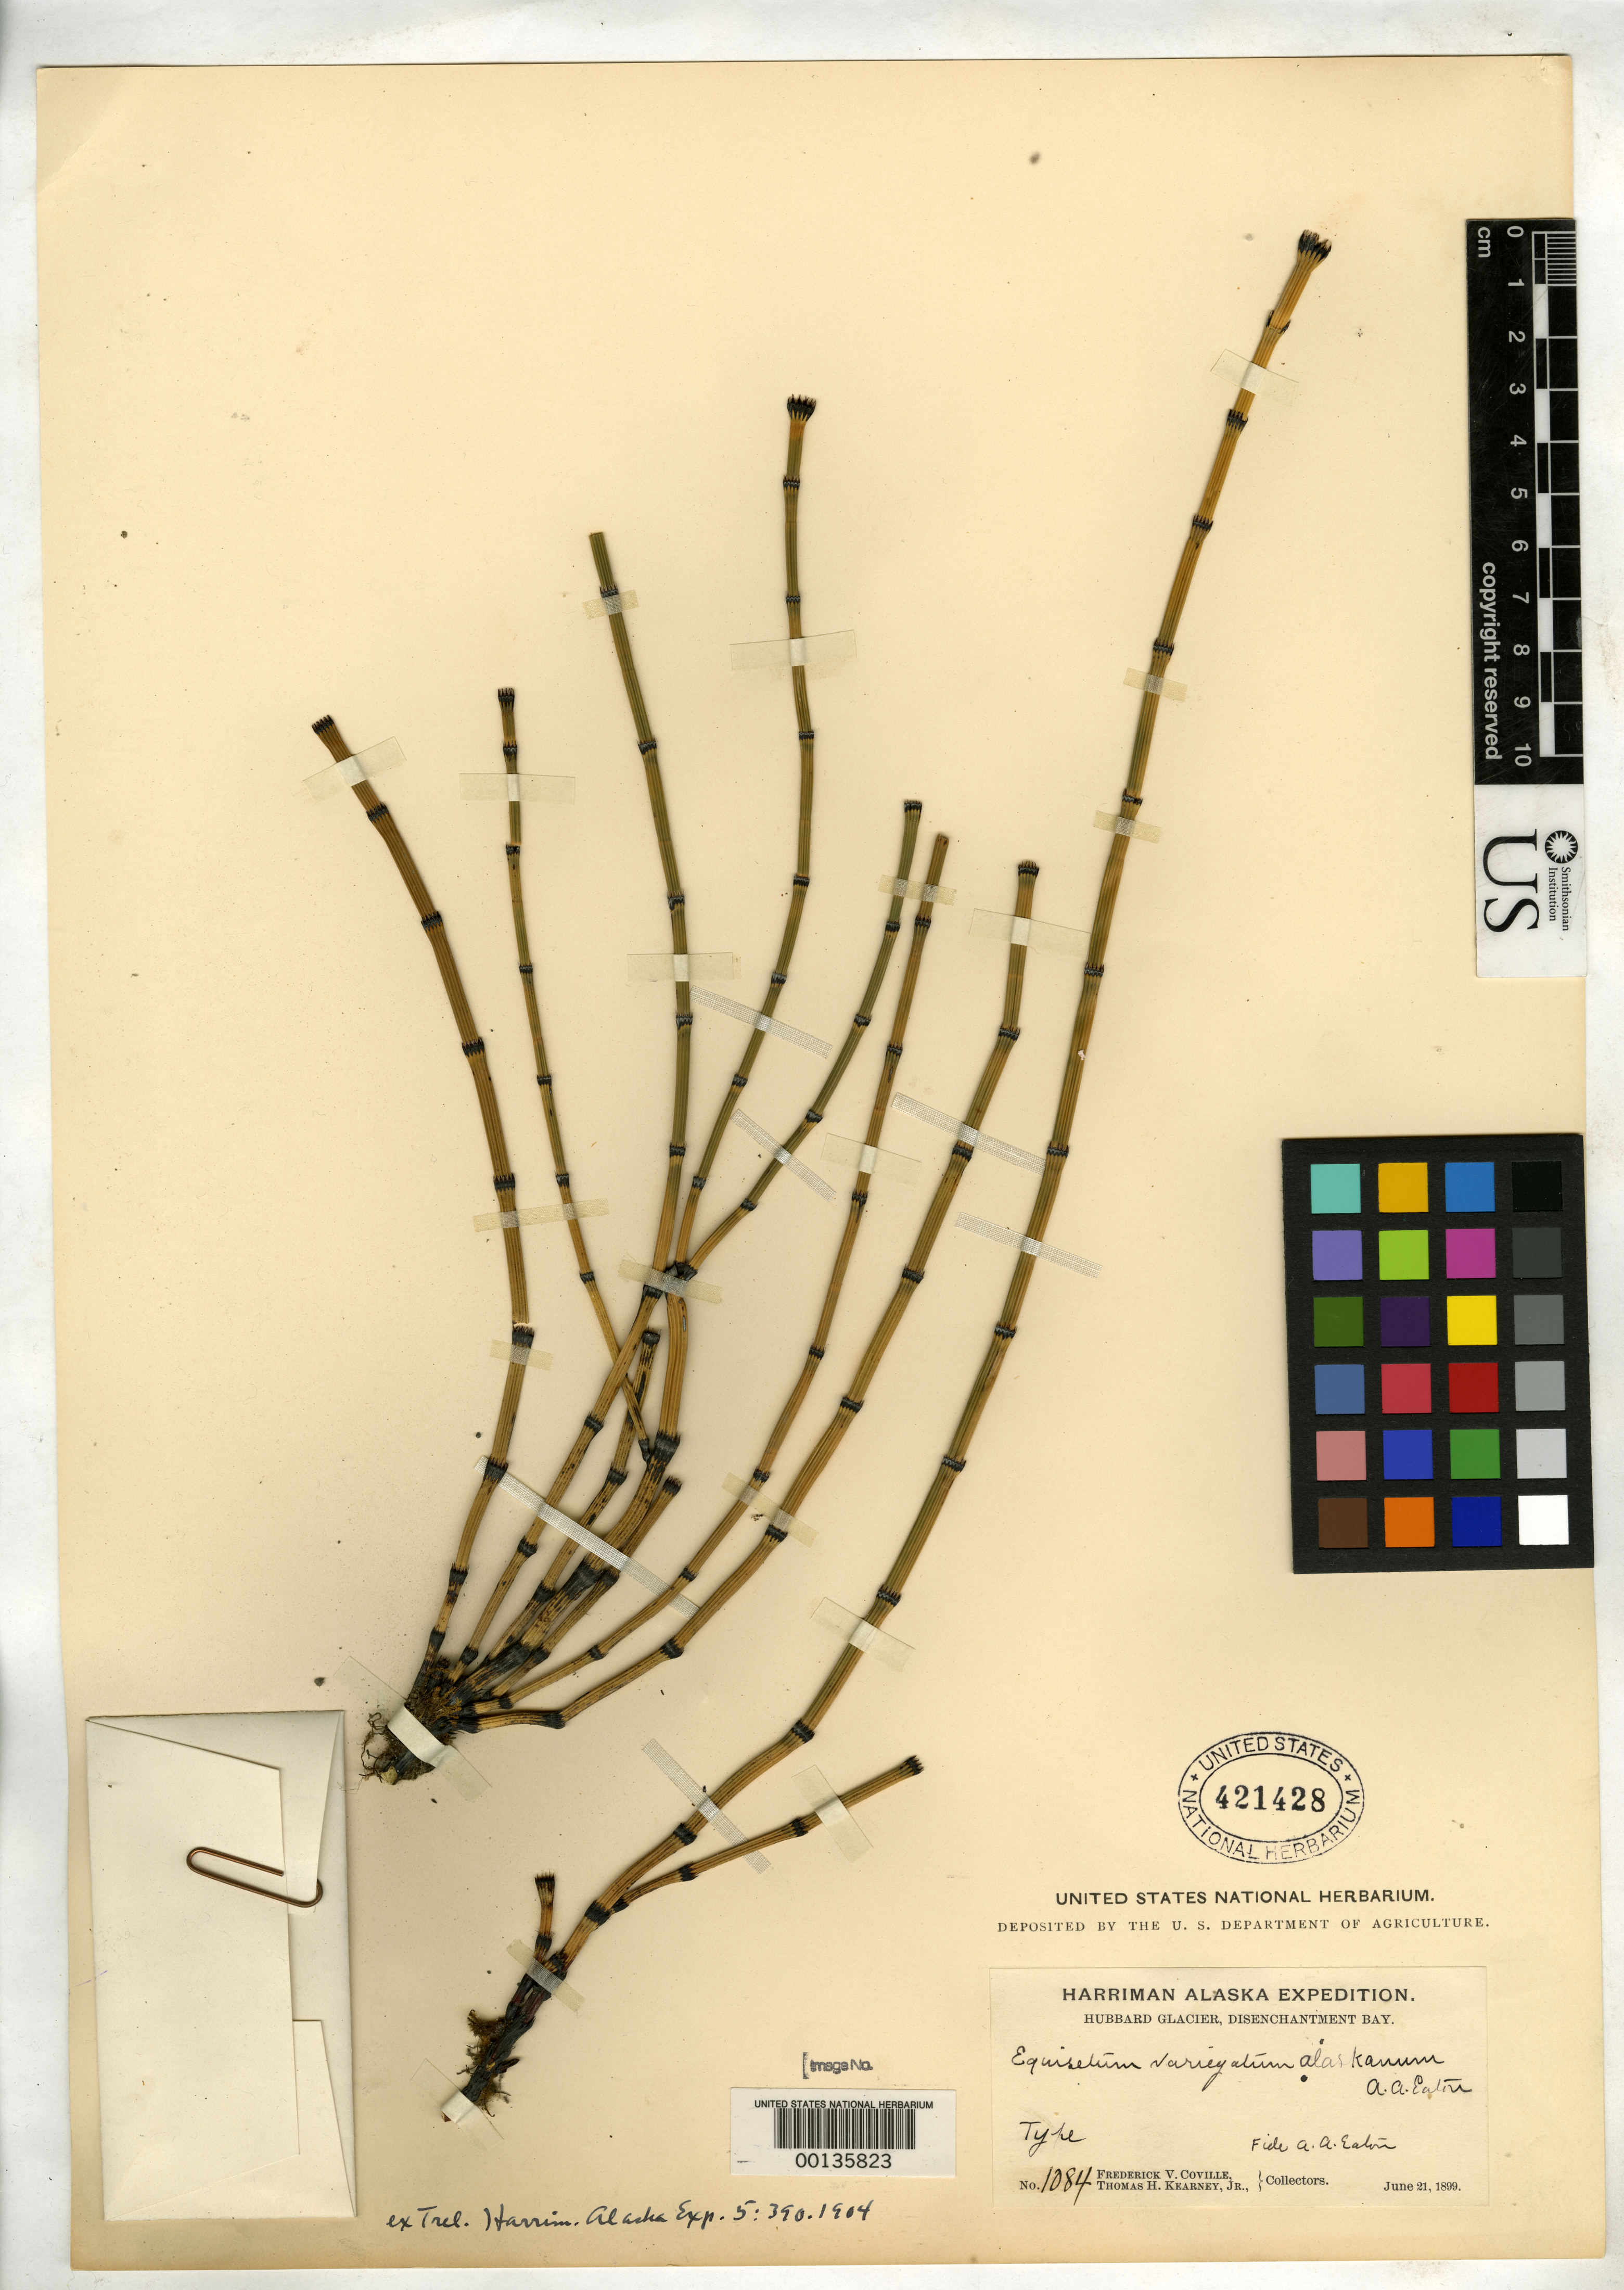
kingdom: Plantae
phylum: Tracheophyta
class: Polypodiopsida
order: Equisetales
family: Equisetaceae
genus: Equisetum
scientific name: Equisetum variegatum var. alaskanum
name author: A.A. Eaton ex Trel. in Harriman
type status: Holotype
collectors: F. V. Coville & T. H. Kearney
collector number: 1084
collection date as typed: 21 Jun 1899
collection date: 1899-06-21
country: United States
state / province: Alaska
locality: Hubbard Glacier, Disenchantment Bay.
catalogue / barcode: US 421428